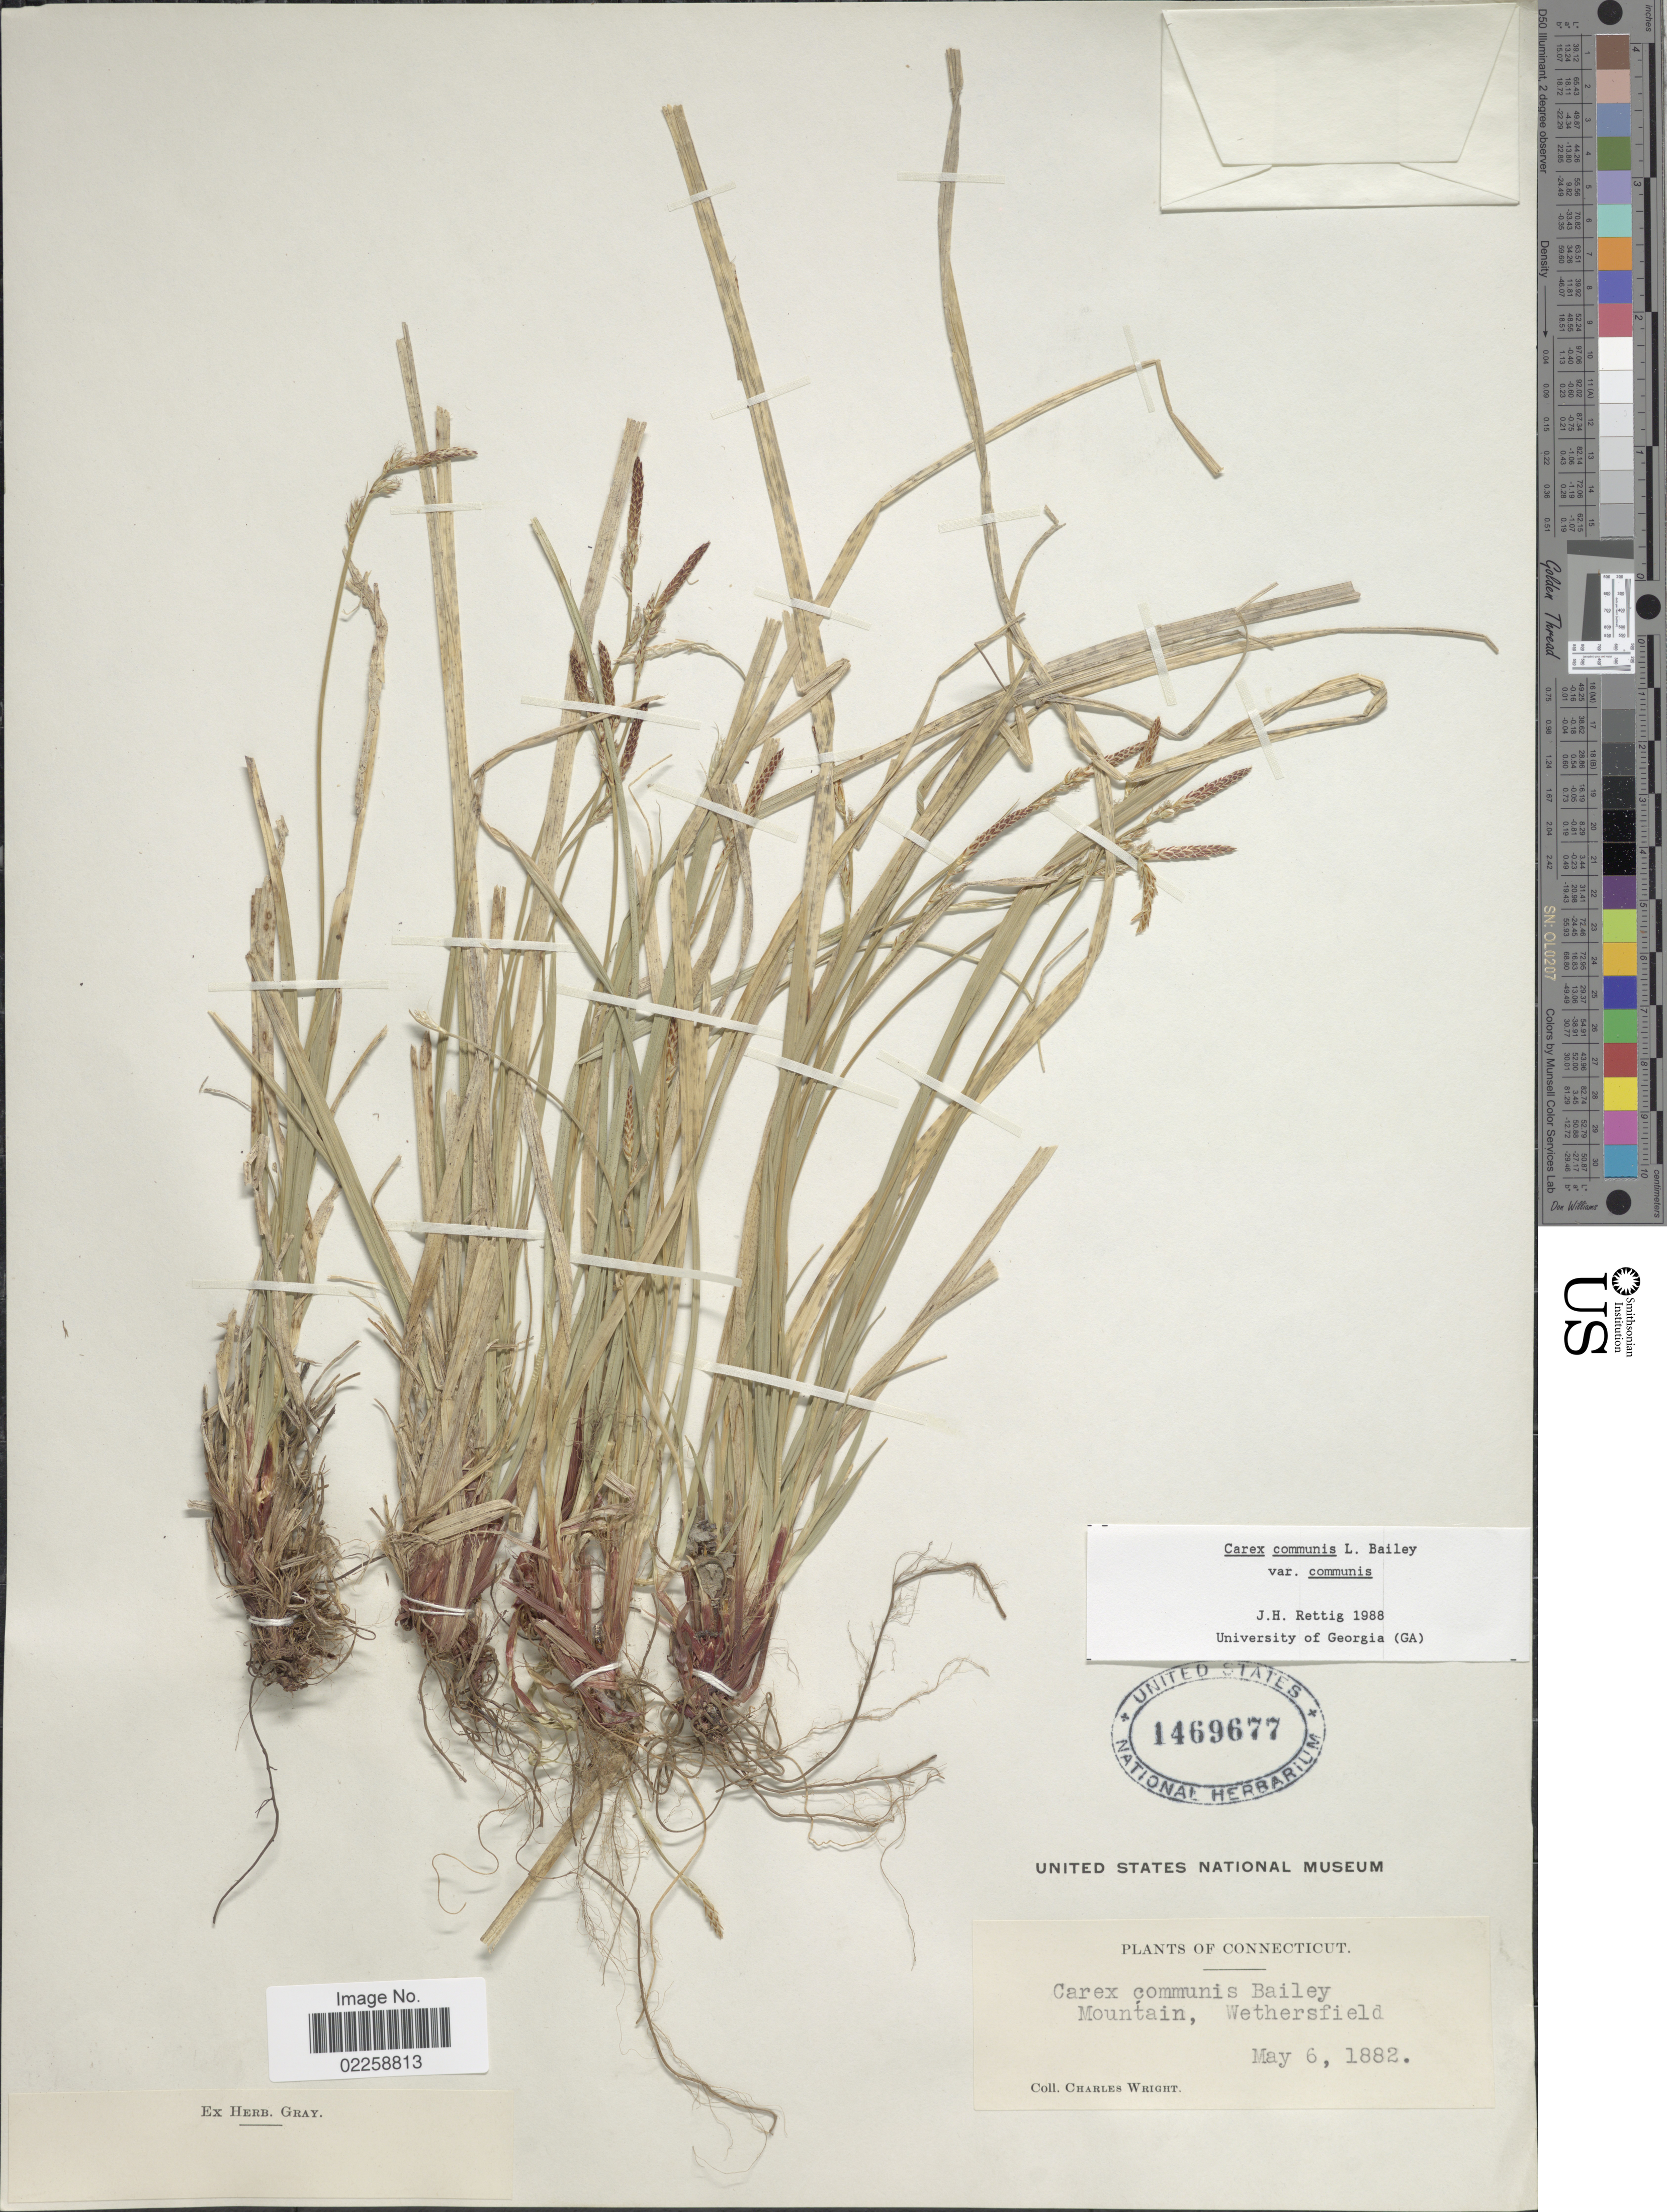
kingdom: Plantae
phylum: Tracheophyta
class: Liliopsida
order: Poales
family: Cyperaceae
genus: Carex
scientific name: Carex communis var. communis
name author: L.H. Bailey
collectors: C. Wright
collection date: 1882-05-06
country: United States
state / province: Connecticut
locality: Mountain, Wethersfield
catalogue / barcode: US 1469677